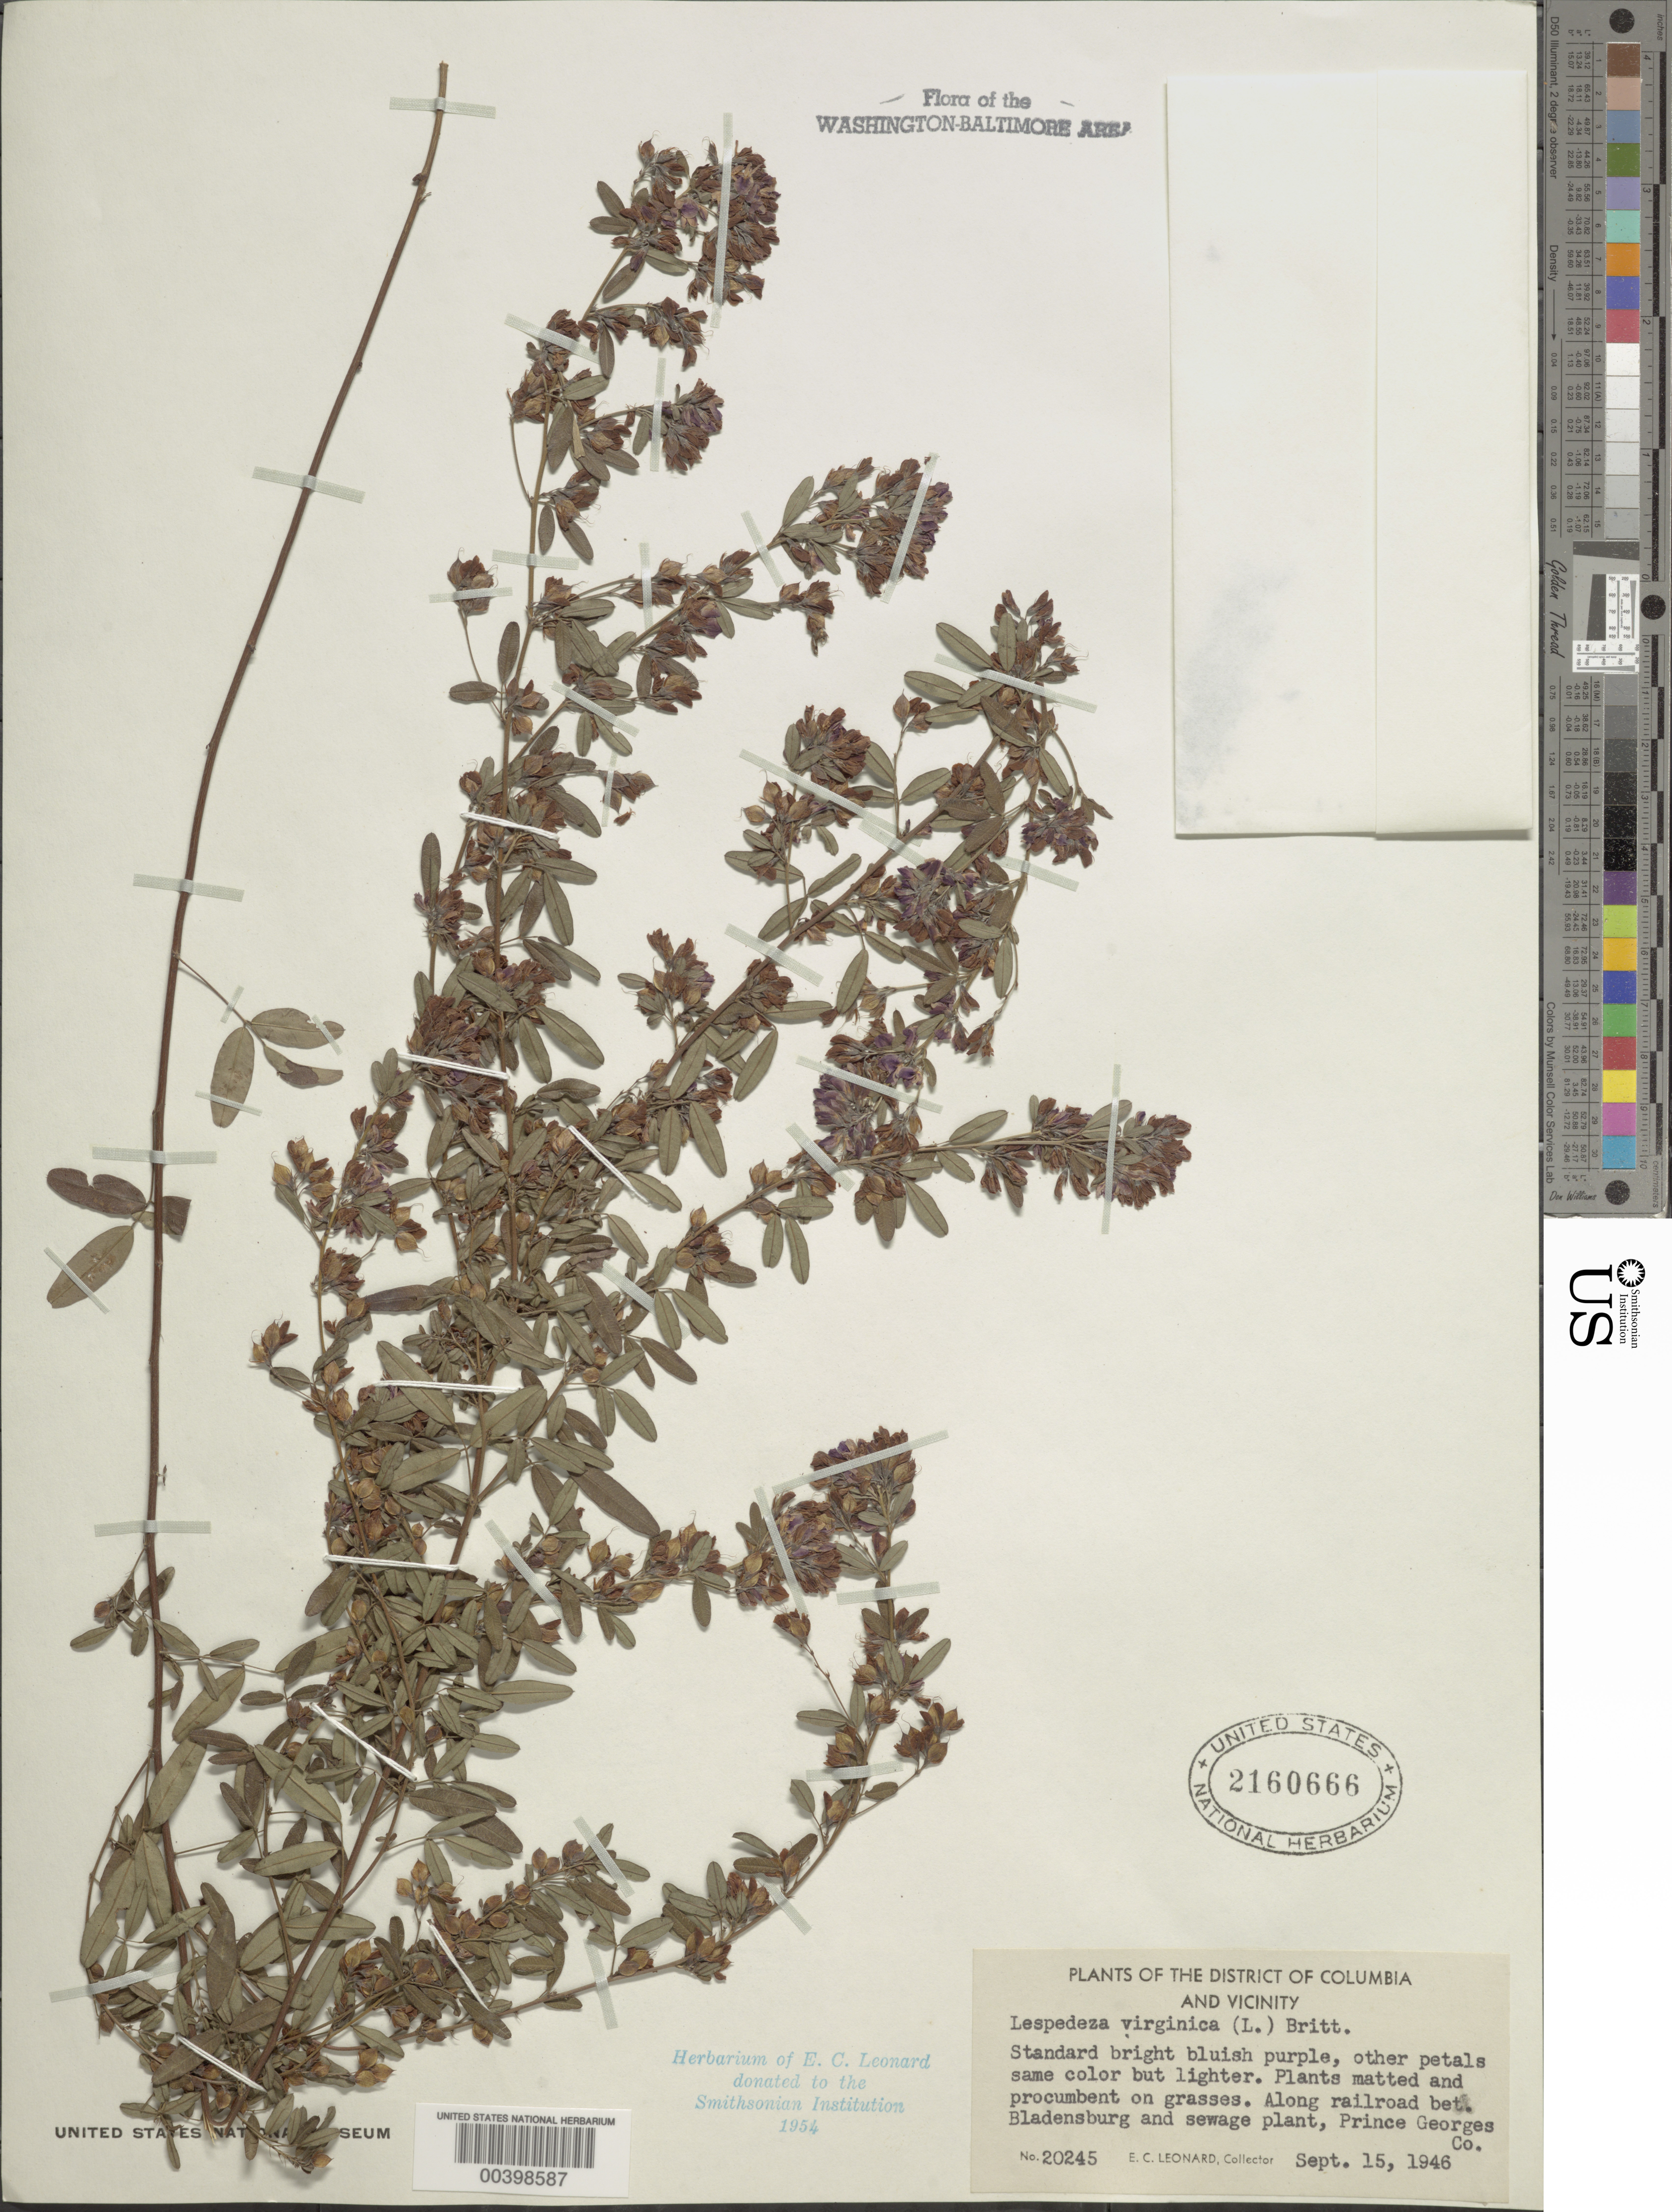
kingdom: Plantae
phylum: Tracheophyta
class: Magnoliopsida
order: Fabales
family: Fabaceae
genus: Lespedeza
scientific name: Lespedeza virginica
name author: (L.) Britton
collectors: E. C. Leonard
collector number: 20245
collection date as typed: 15 Sep 1946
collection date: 1946-09-15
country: United States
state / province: Maryland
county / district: Prince George's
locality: Between Bladensburg and Sewage Plant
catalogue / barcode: US 2160666